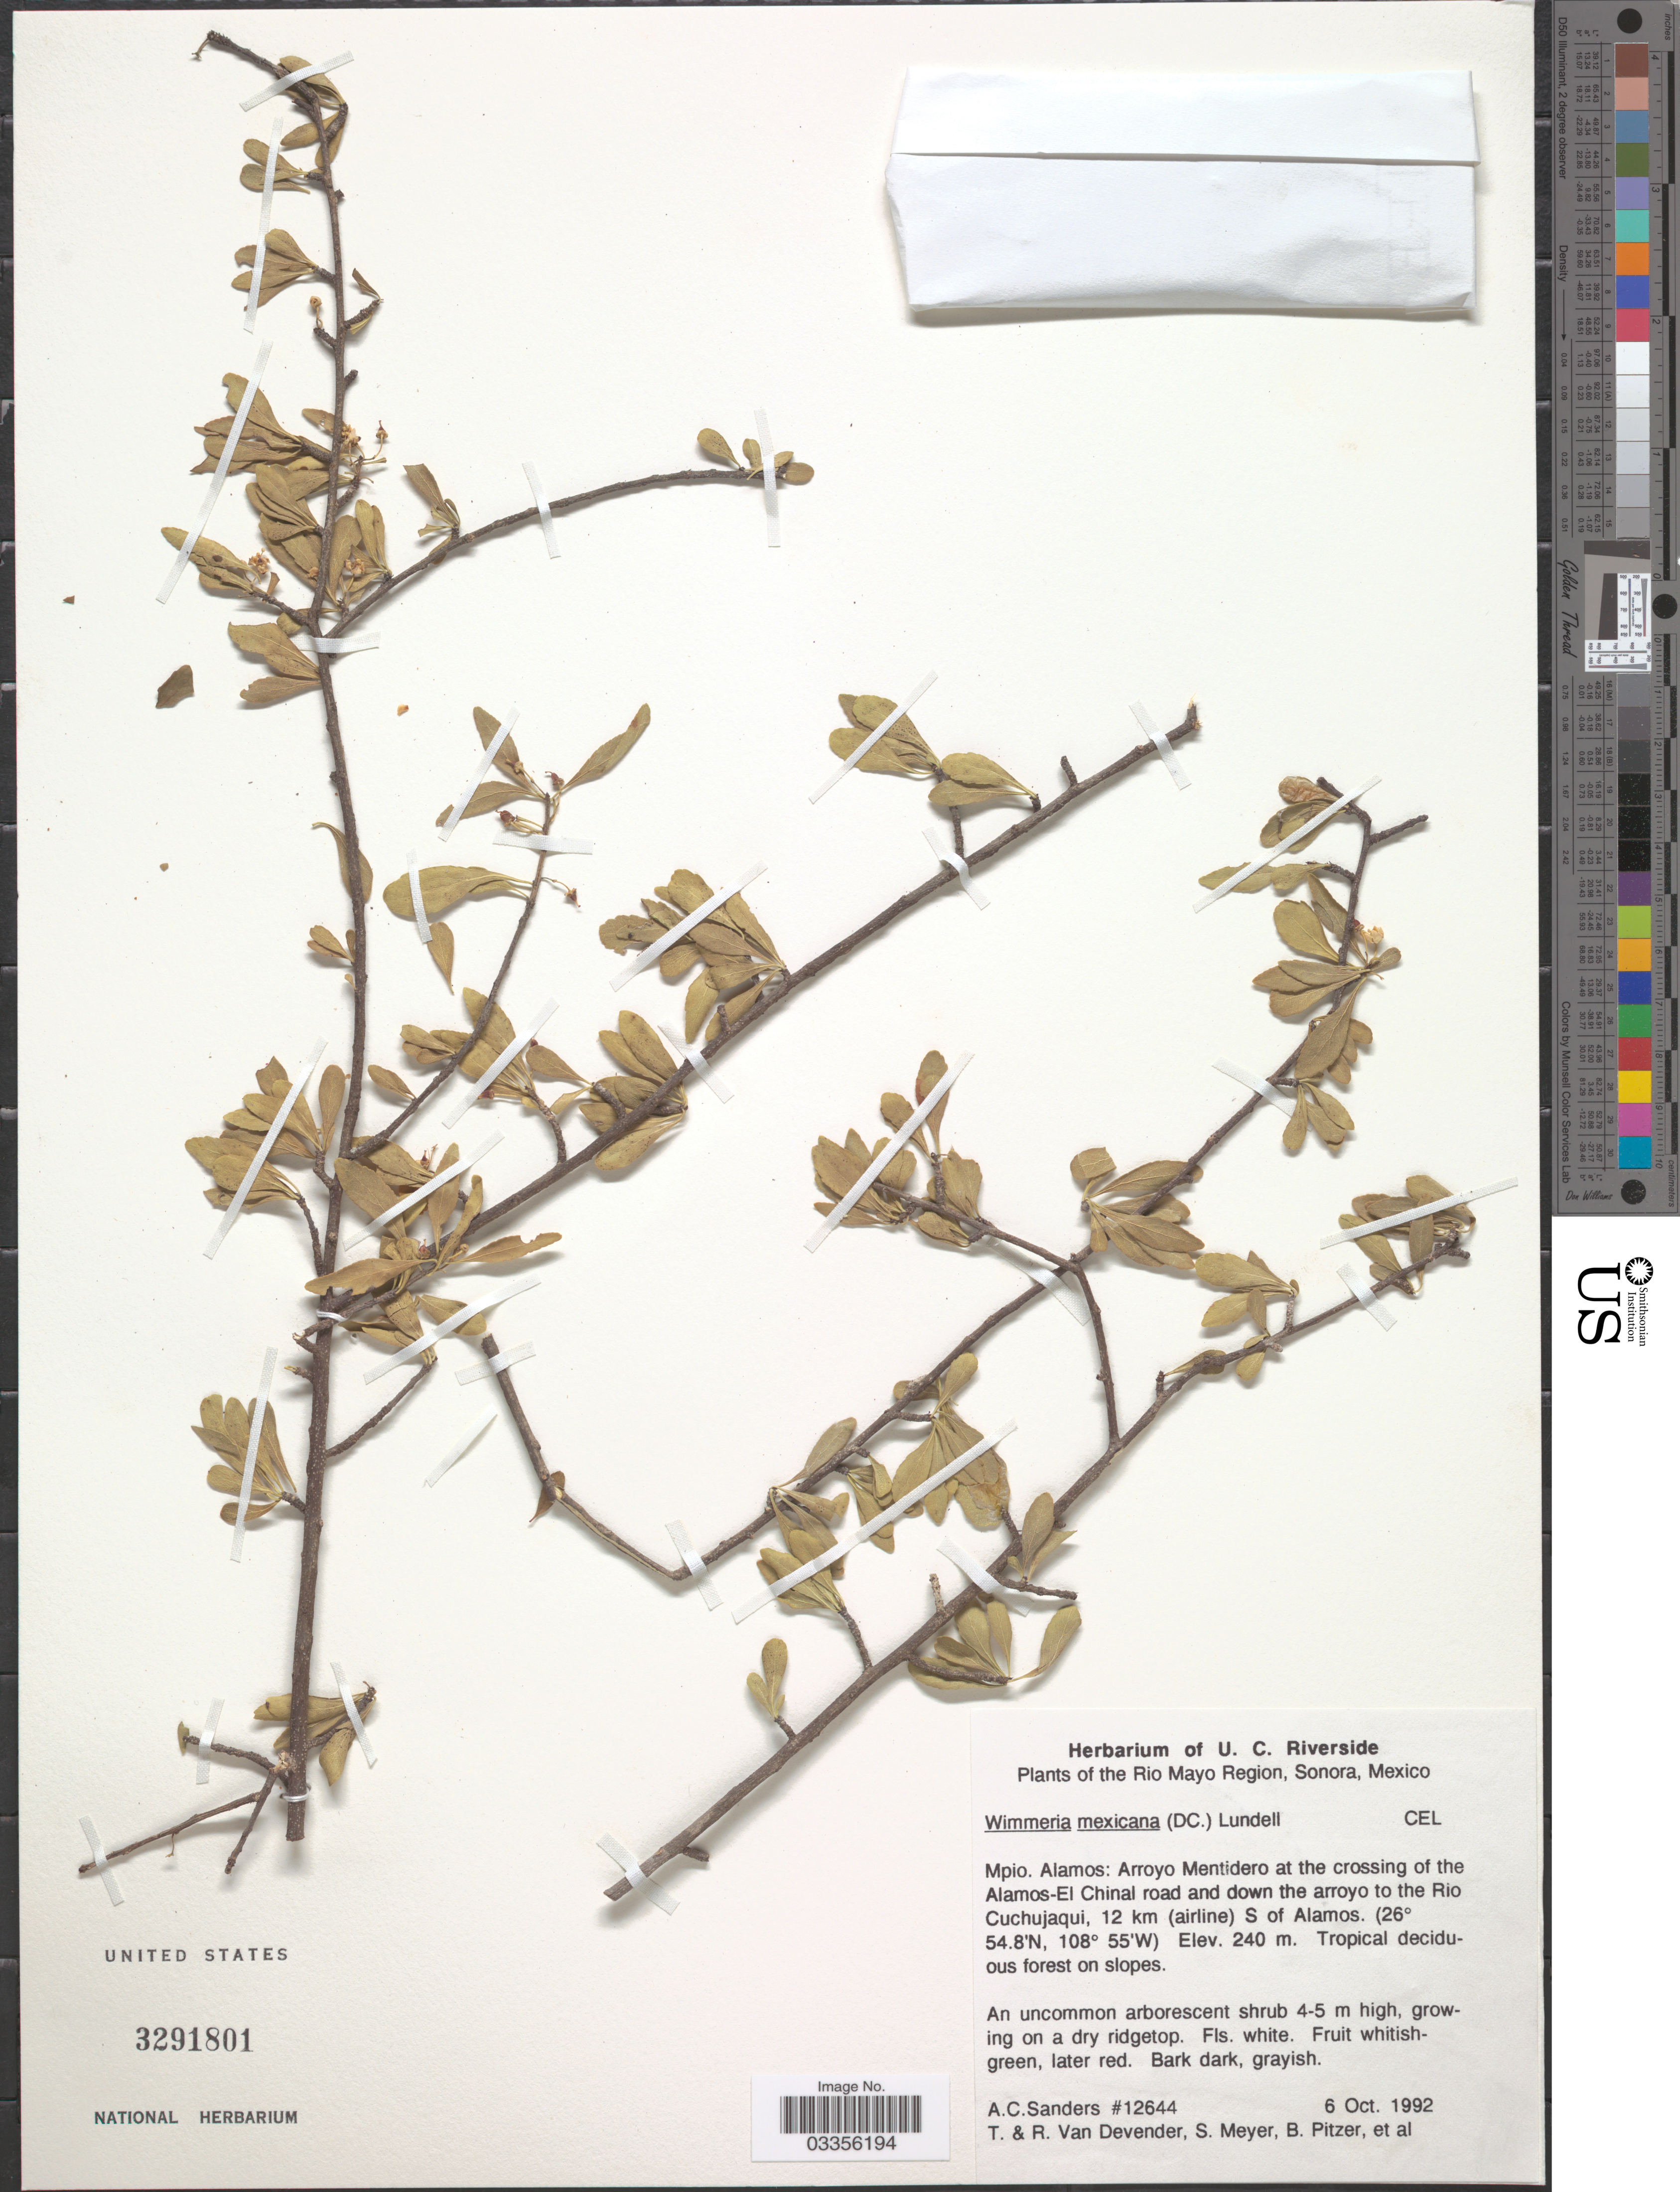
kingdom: Plantae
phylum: Tracheophyta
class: Magnoliopsida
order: Celastrales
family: Celastraceae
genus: Wimmeria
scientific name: Wimmeria mexicana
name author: (DC.) Lundell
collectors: A. Sanders, T. Van Devender, R. Van Devender, S. Meyer & et al.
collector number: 12644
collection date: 1992-10-06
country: Mexico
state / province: Sonora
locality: The Rio Mayo Region. Mpio. Alamos: Arroyo Mentidero at the crossing of the Alamos-El Chinal road and down the arroyo to the Rio Cuchujaqui, 12 km (airline) S of Alamos.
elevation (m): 240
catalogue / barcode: US 3291801